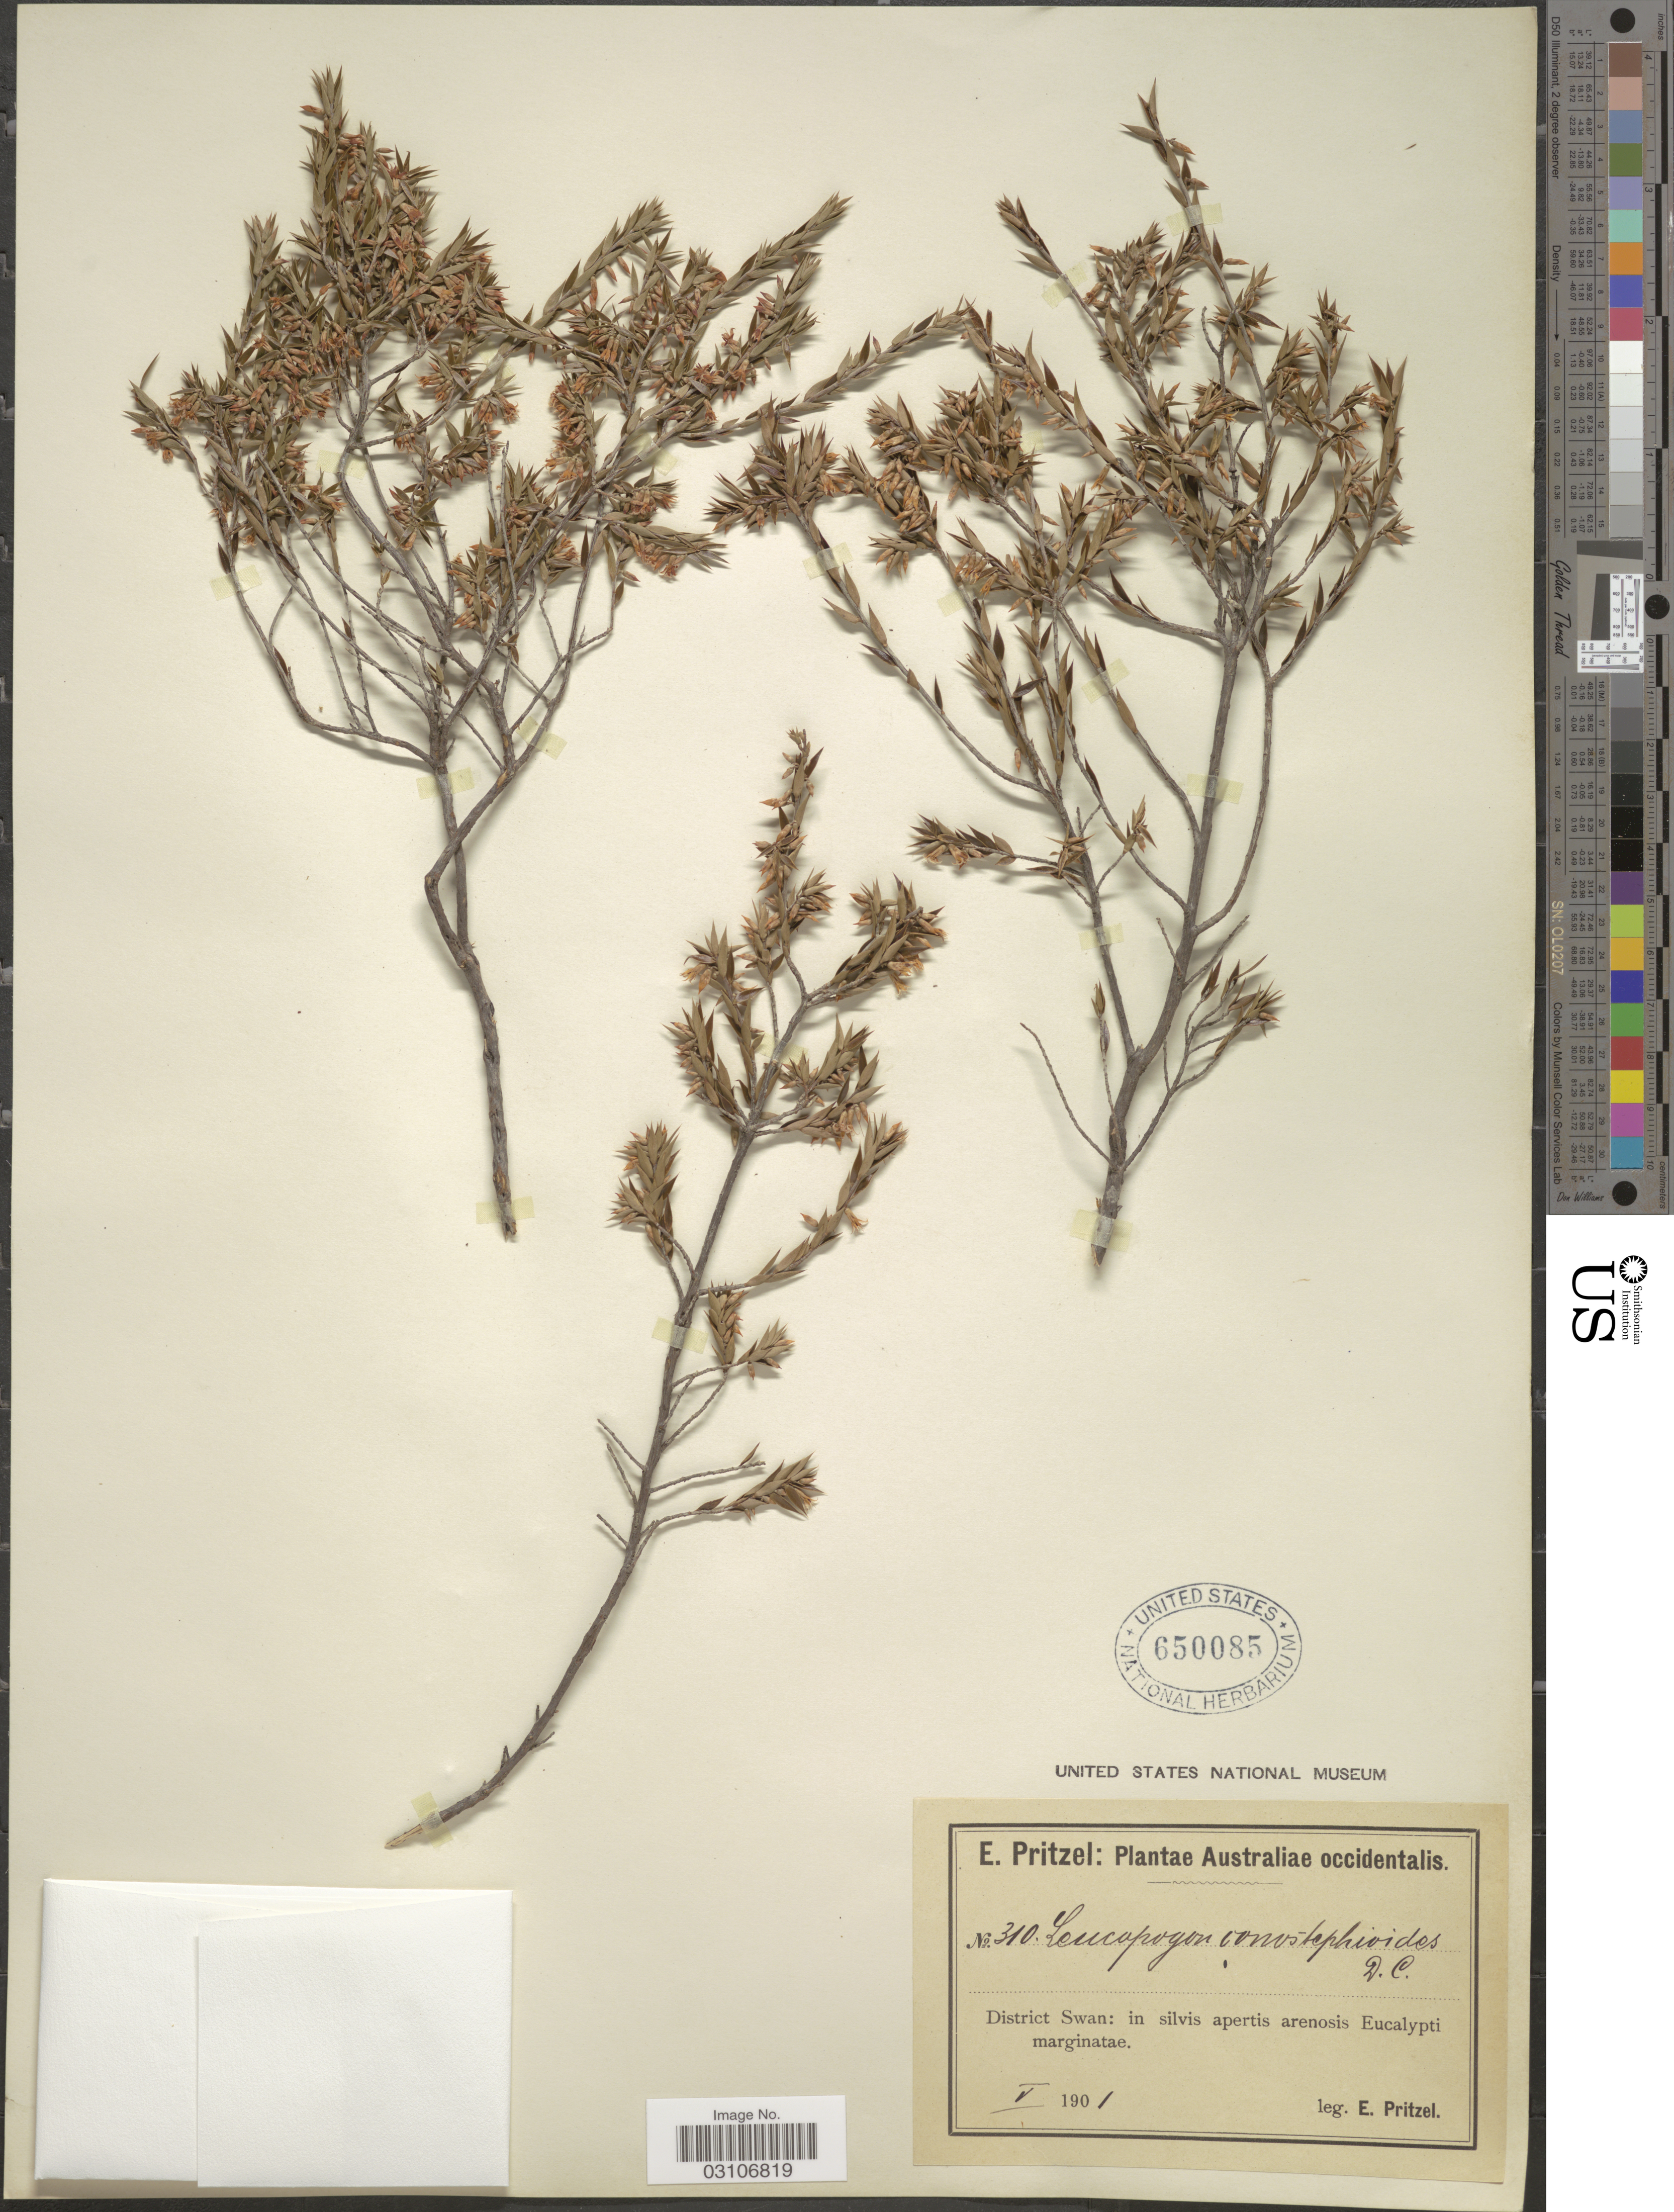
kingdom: Plantae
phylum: Tracheophyta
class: Magnoliopsida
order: Ericales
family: Ericaceae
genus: Leucopogon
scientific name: Leucopogon conostephioides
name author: DC.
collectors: E. G. Pritzel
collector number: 310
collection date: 1901-05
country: Australia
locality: Australiae occidentalis. District Swan: in silvis apertis arenosis Eucalypti marginatae.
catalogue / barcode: US 650085